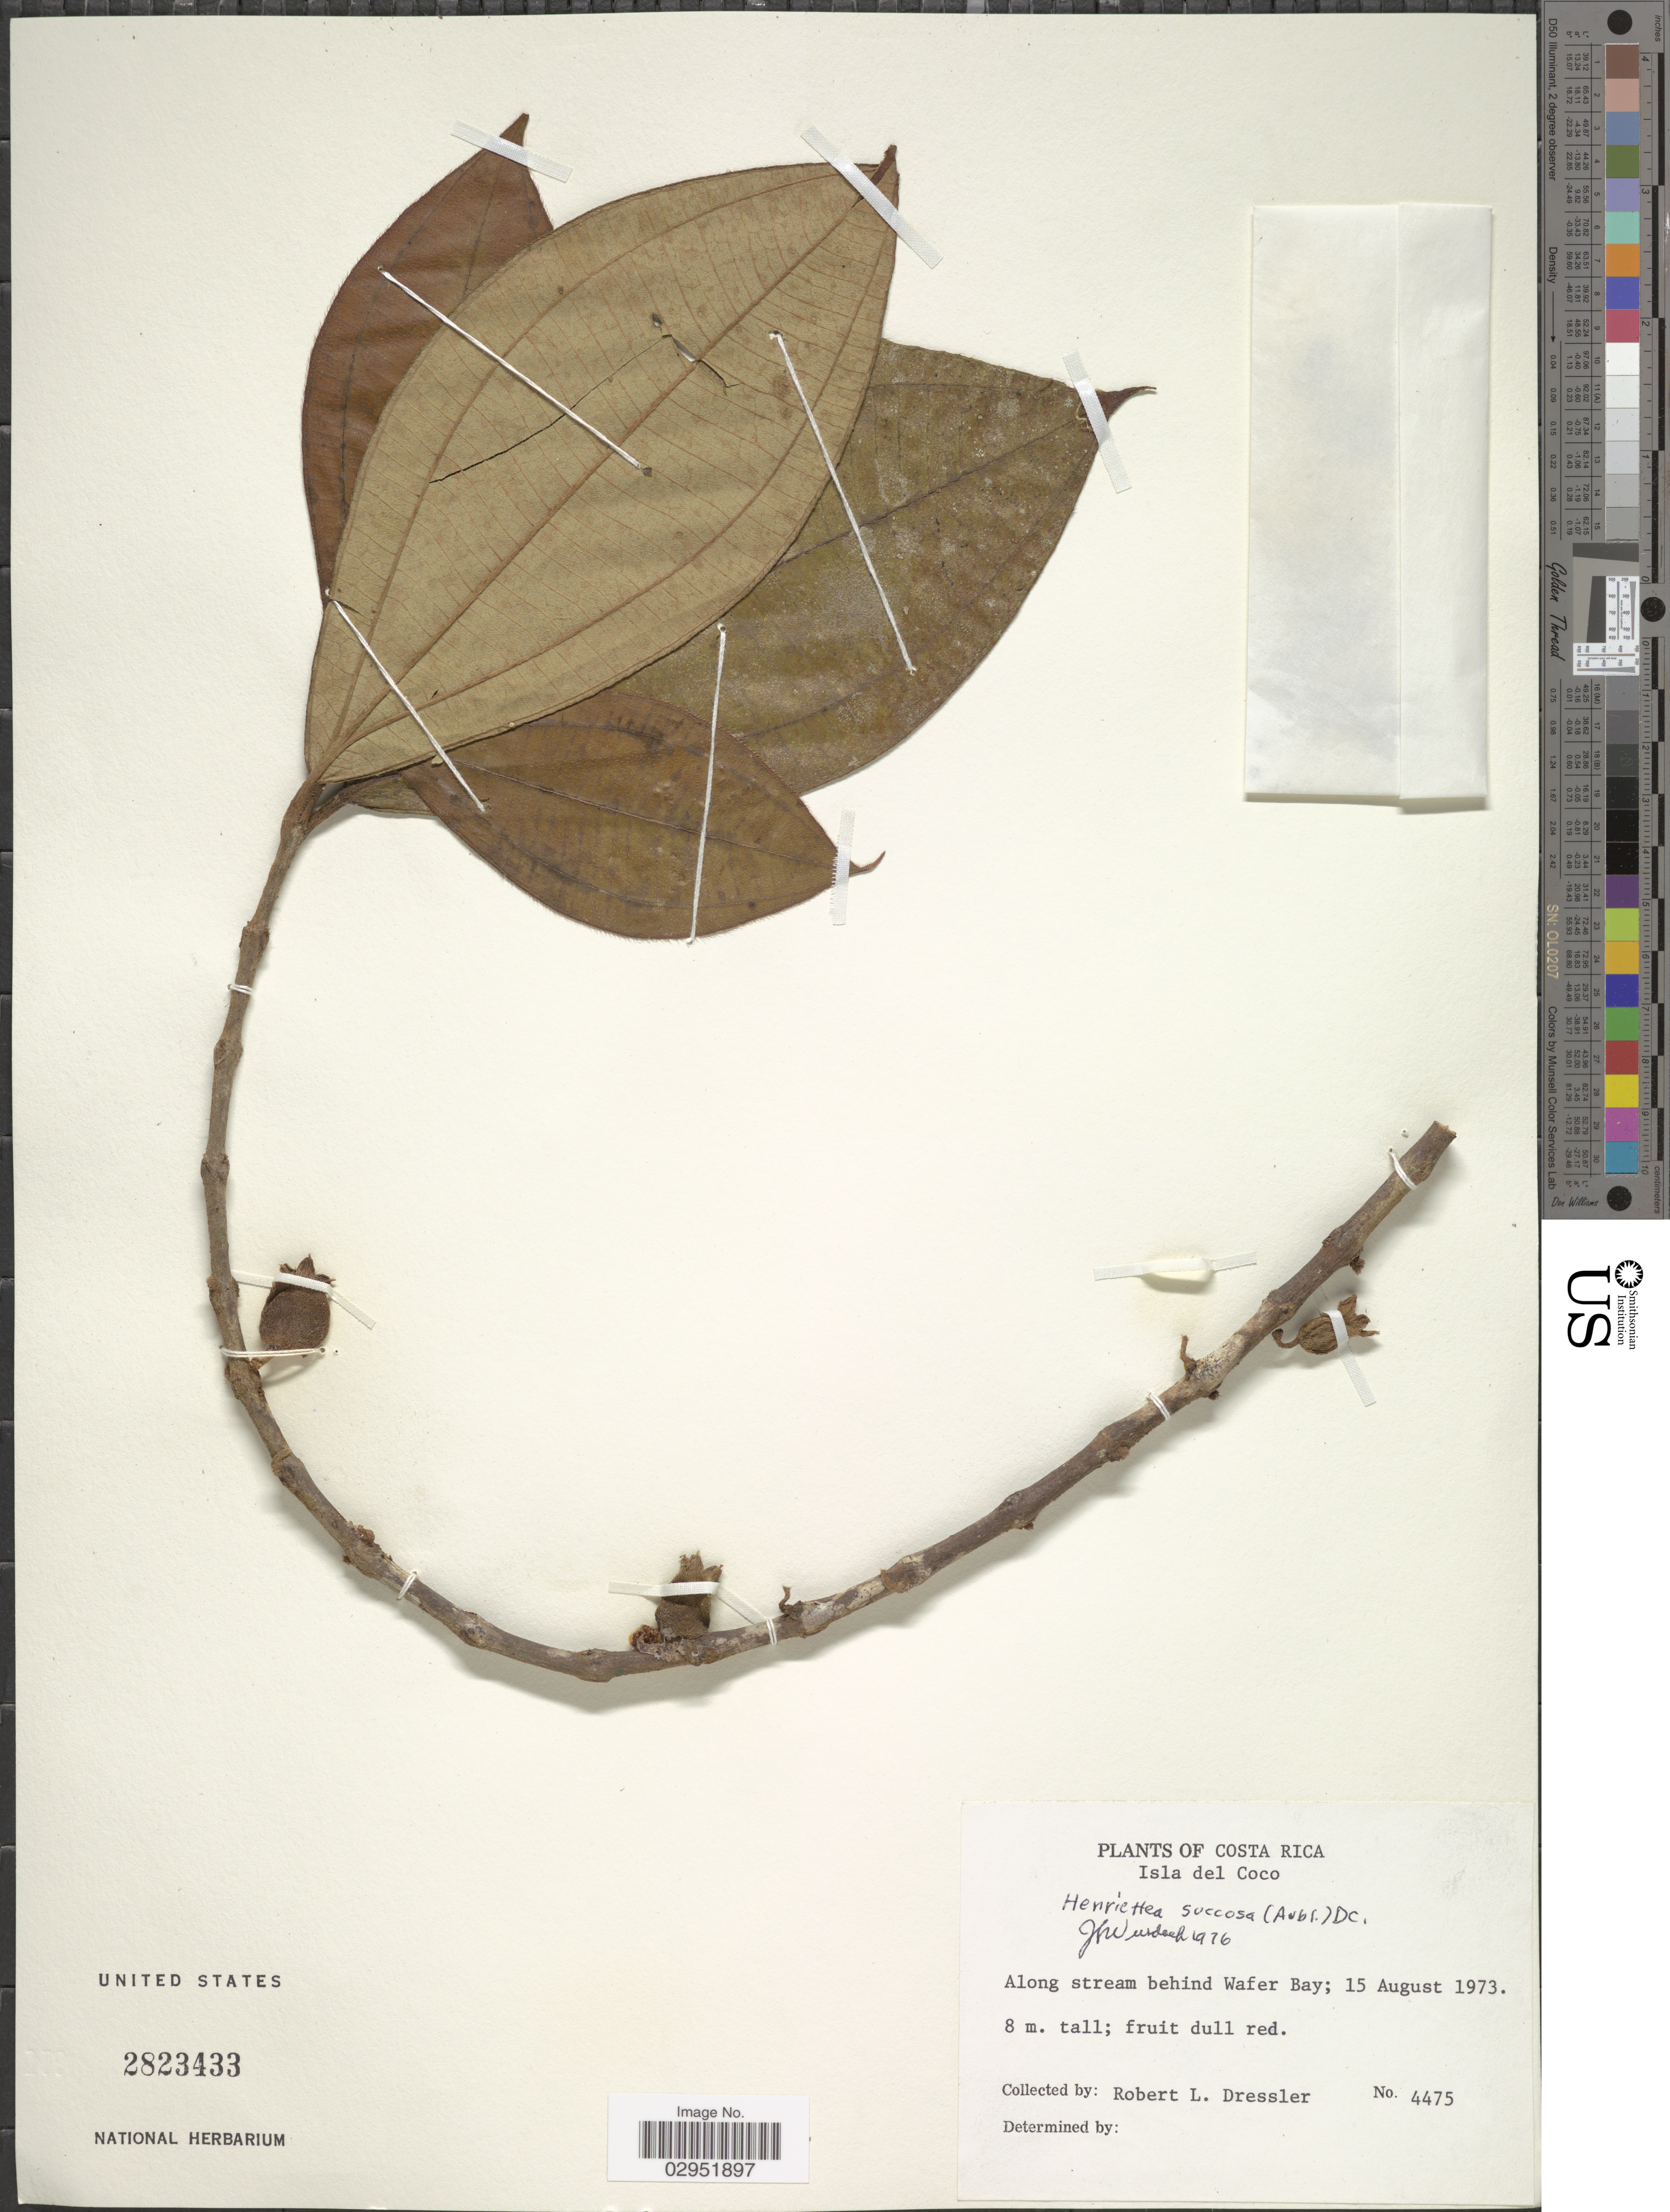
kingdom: Plantae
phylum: Tracheophyta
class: Magnoliopsida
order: Myrtales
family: Melastomataceae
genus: Henriettea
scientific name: Henriettea succosa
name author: (Aubl.) DC.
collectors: R. Dressler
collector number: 4475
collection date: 1973-08-15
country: Costa Rica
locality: Isla del Coco, Along stream behind Wafer Bay.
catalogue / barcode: US 2823433